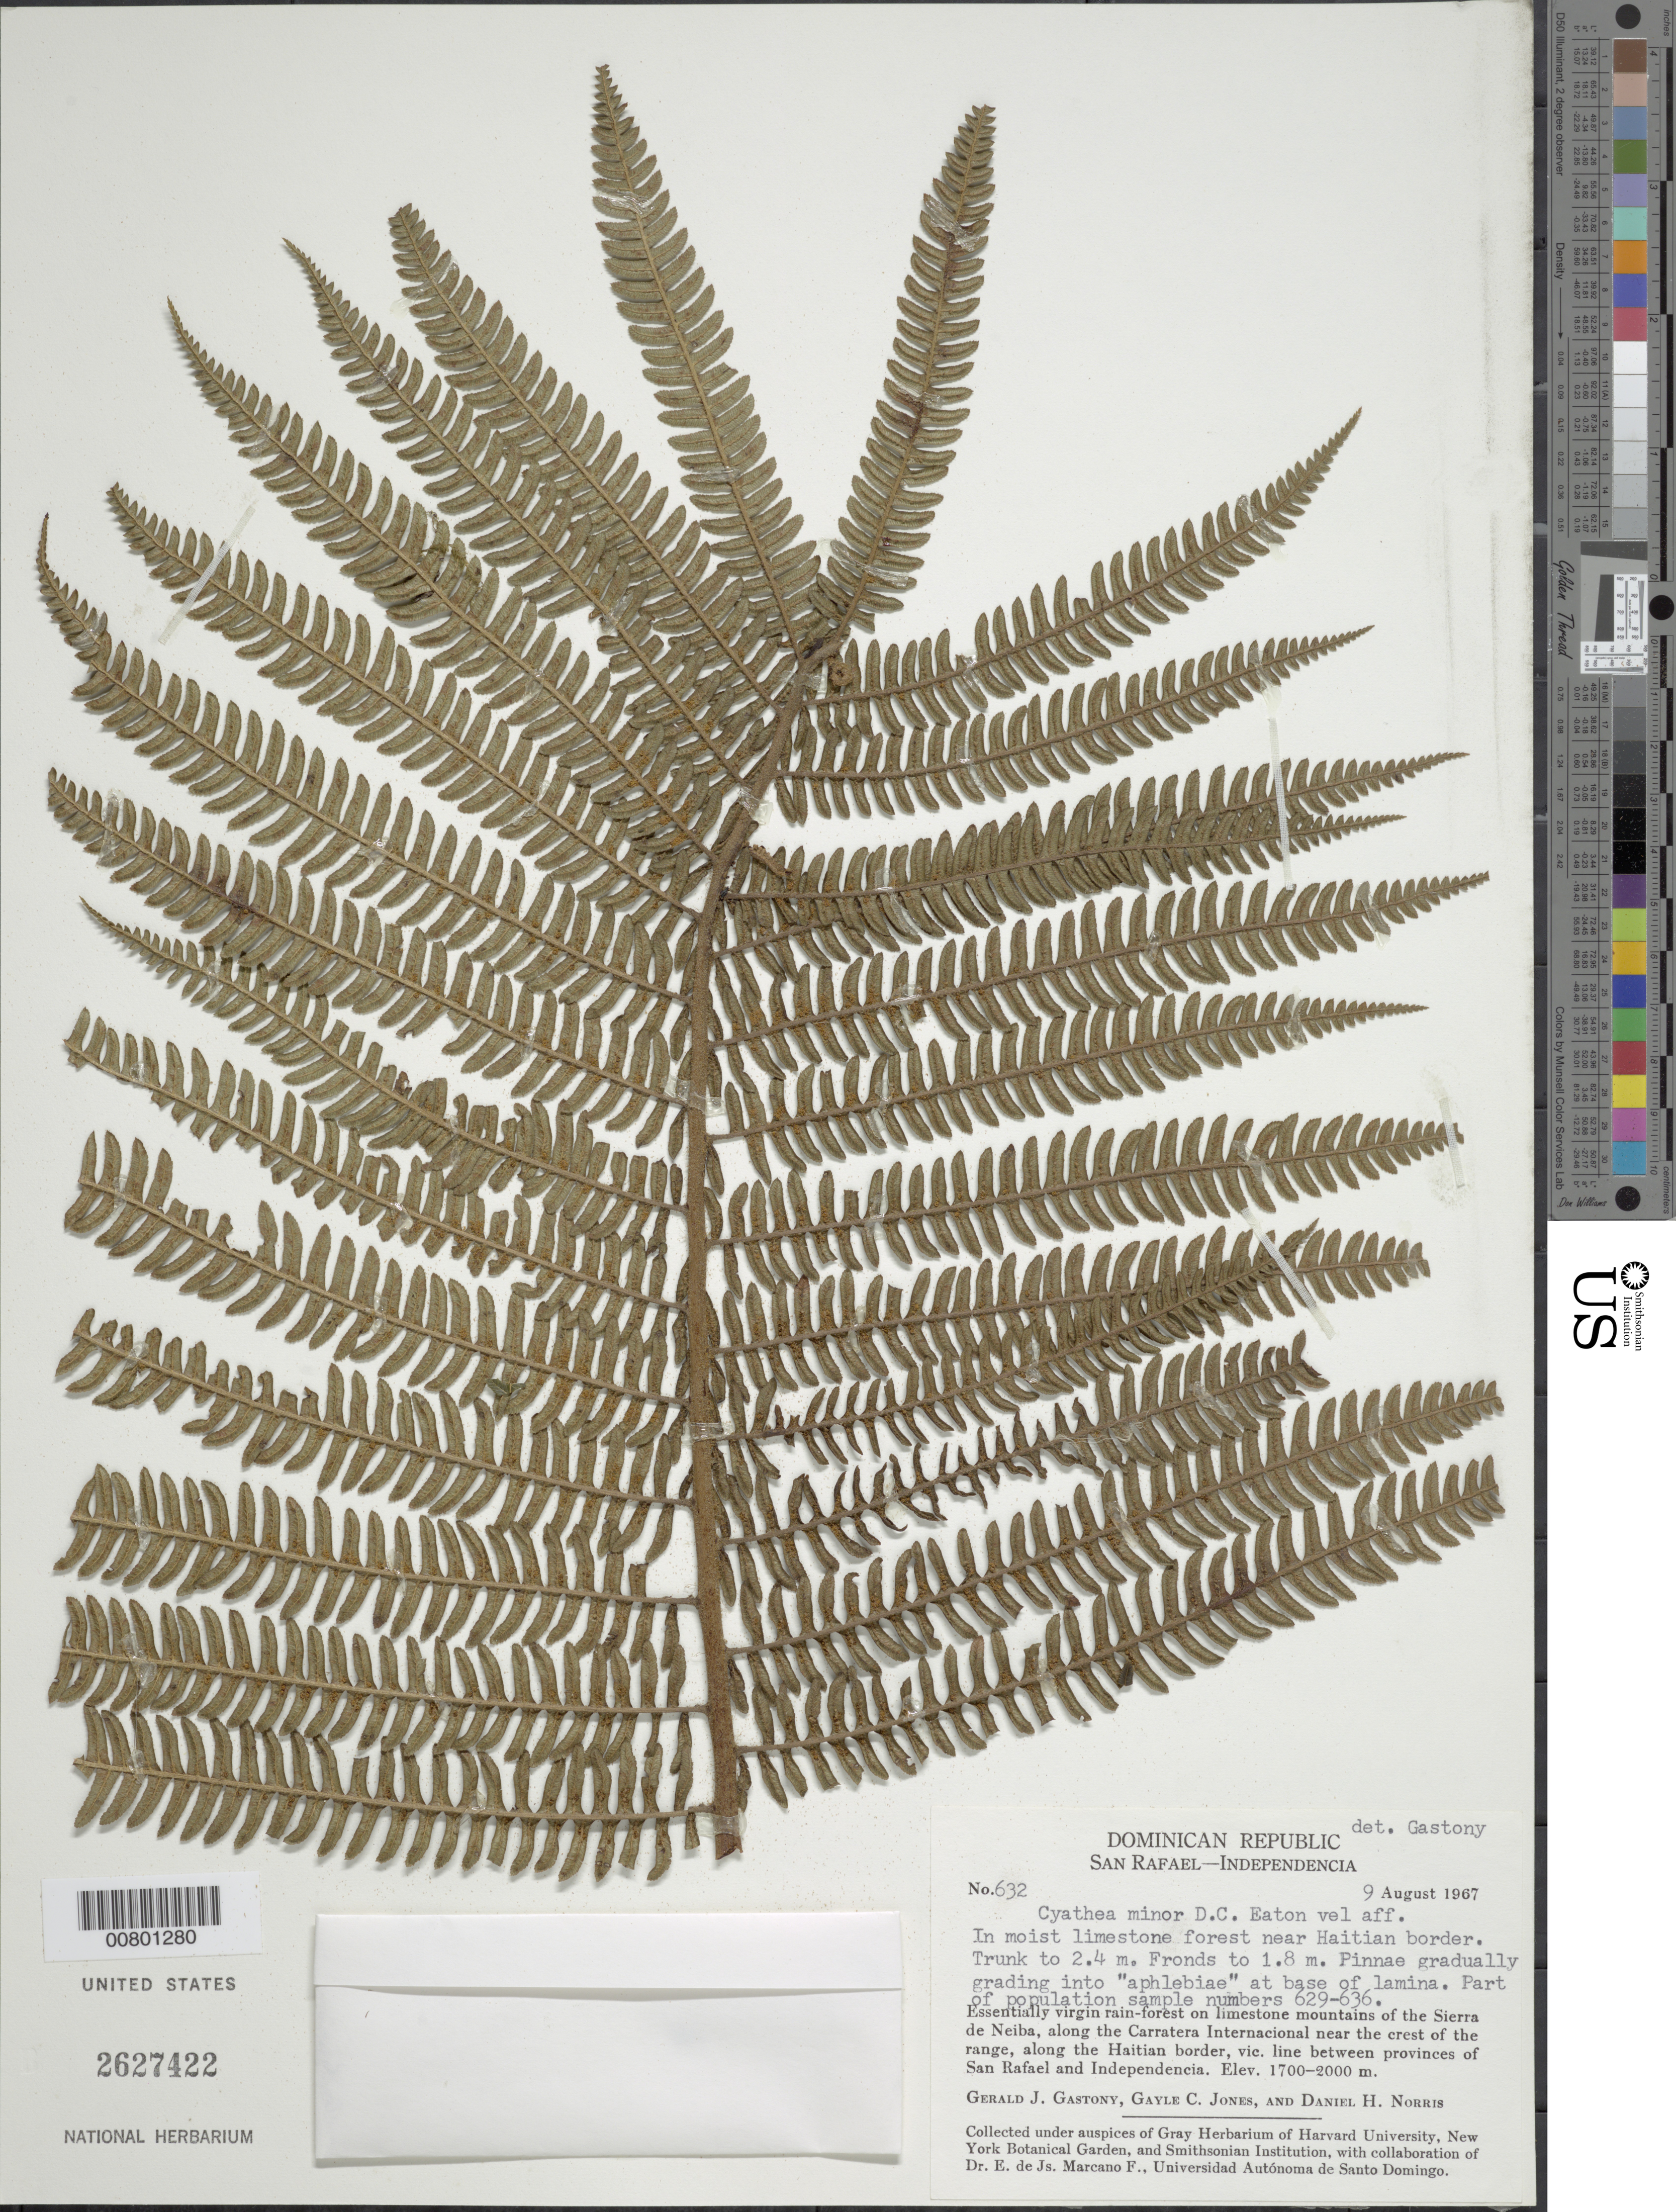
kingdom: Plantae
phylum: Tracheophyta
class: Polypodiopsida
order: Cyatheales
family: Cyatheaceae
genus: Alsophila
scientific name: Alsophila minor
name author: (D.C. Eaton) R.M. Tryon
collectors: G. Gastony, G. C. Jones & D. H. Norris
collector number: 632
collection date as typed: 09 Aug 1967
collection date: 1967-08-09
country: Dominican Republic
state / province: Independencia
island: Hispaniola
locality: San Rafael-Independencia, Sierra de Neiba, Carratera Internacional, along Haitian border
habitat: Essentially virgin rainforest on limestone mountains; moist limestone forest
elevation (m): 1700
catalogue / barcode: US 2627422